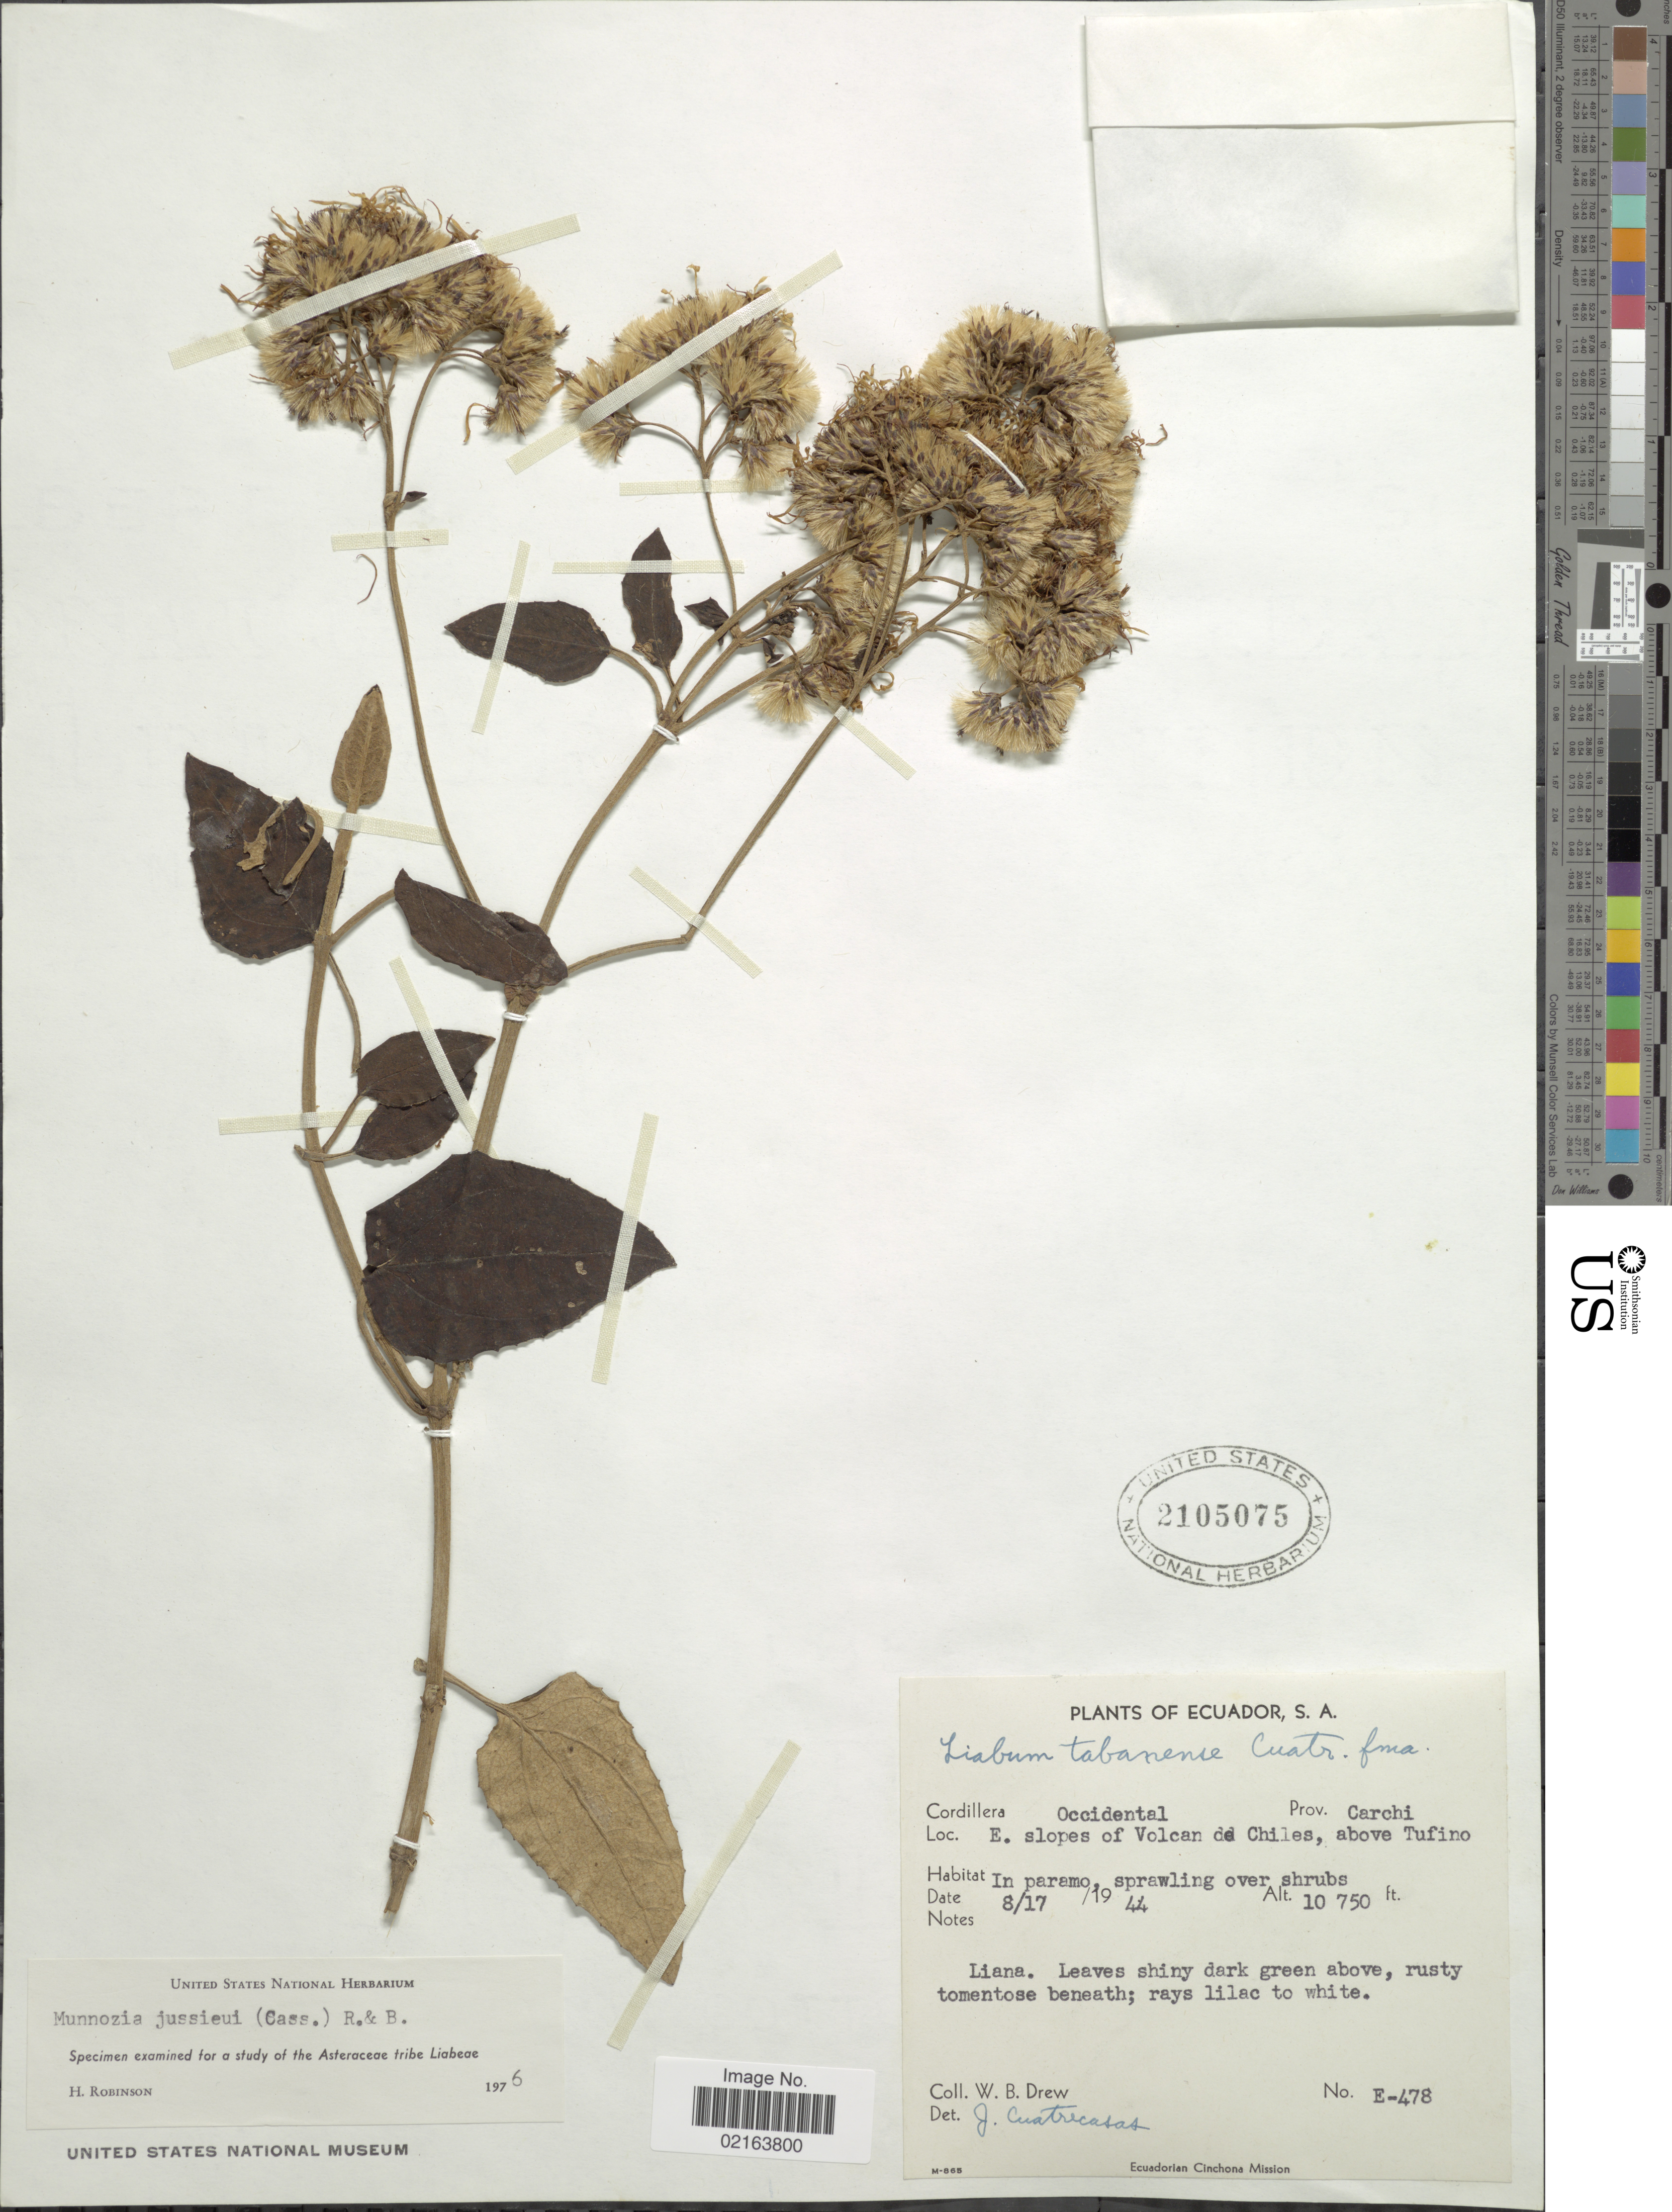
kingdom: Plantae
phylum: Tracheophyta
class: Magnoliopsida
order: Asterales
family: Asteraceae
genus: Munnozia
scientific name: Munnozia jussieui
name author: (Cass.) H. Rob. & Brettell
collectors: W. B. Drew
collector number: E-478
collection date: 1944-08-17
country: Ecuador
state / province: Carchi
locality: Cordillera Occidental, Prov. Carchi, E. slope of Volcan ad Chiles, above Tufino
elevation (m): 3277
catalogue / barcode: US 2105075